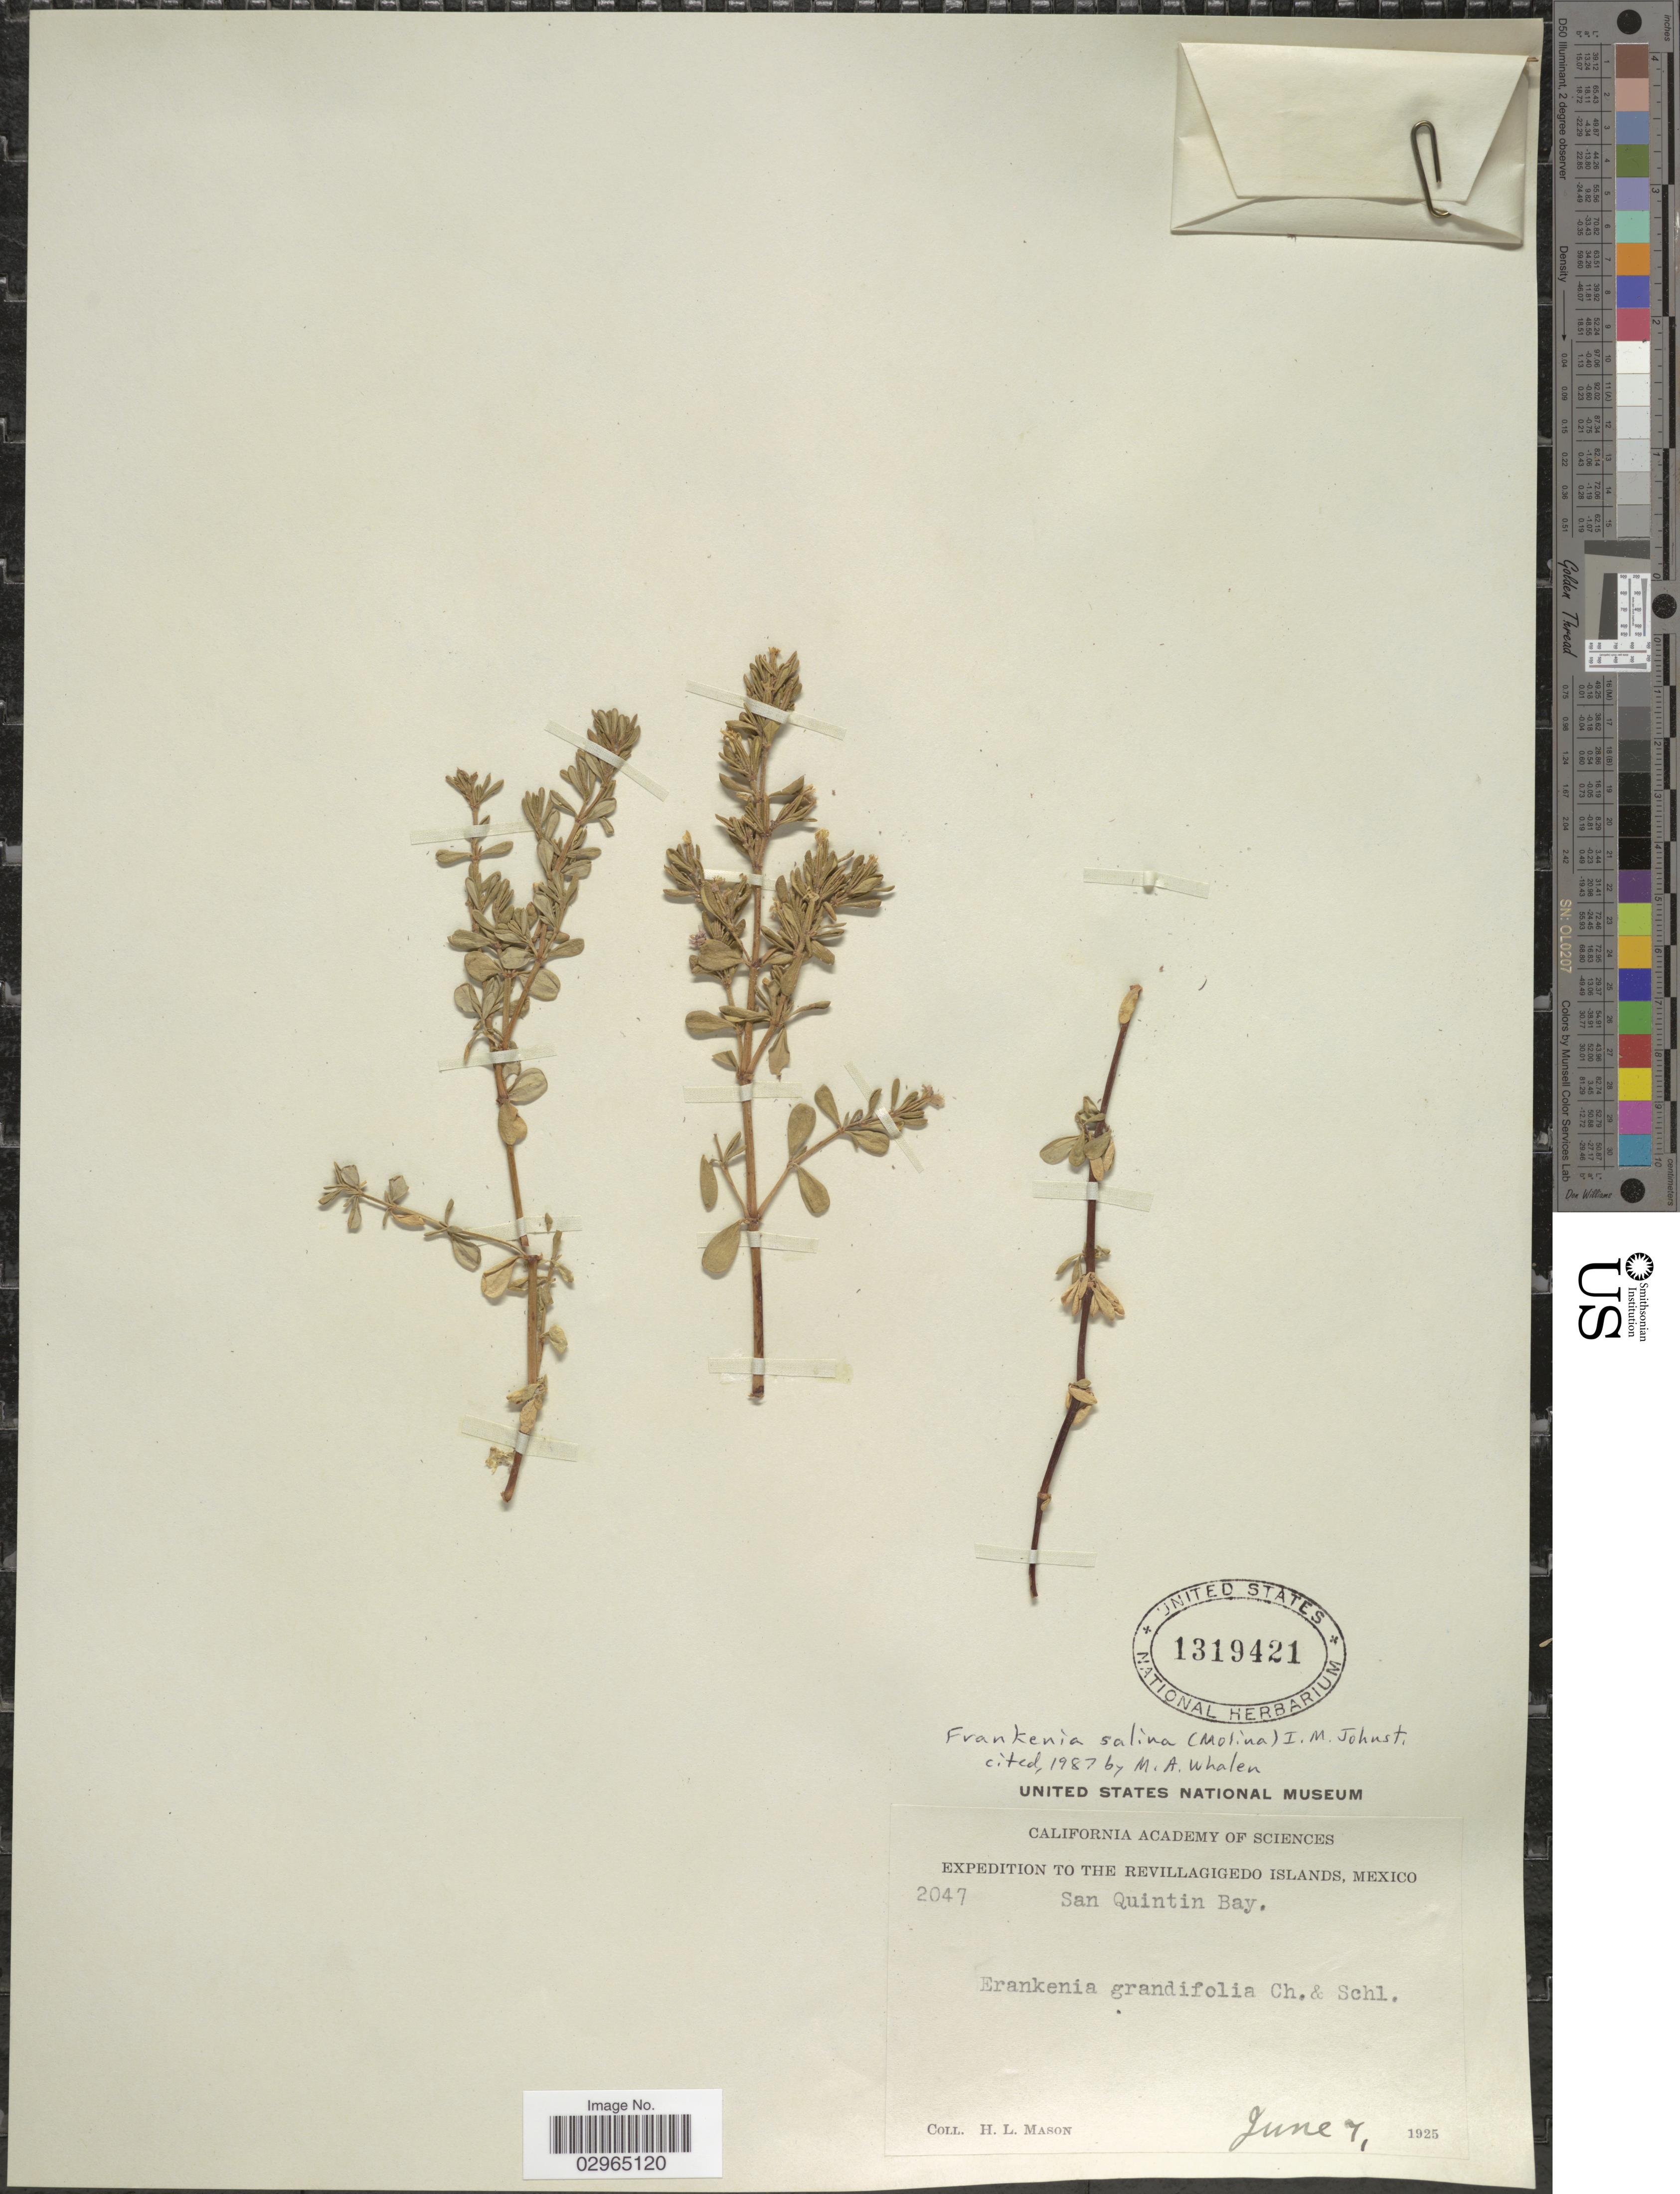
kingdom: Plantae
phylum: Tracheophyta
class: Magnoliopsida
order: Caryophyllales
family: Frankeniaceae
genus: Frankenia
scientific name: Frankenia salina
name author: (Molina) I.M. Johnst.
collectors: H. L. Mason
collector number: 2047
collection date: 1925-06-07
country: Mexico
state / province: Colima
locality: To the Revillagigedo Islands. San Quintin Bay.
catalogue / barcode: US 1319421